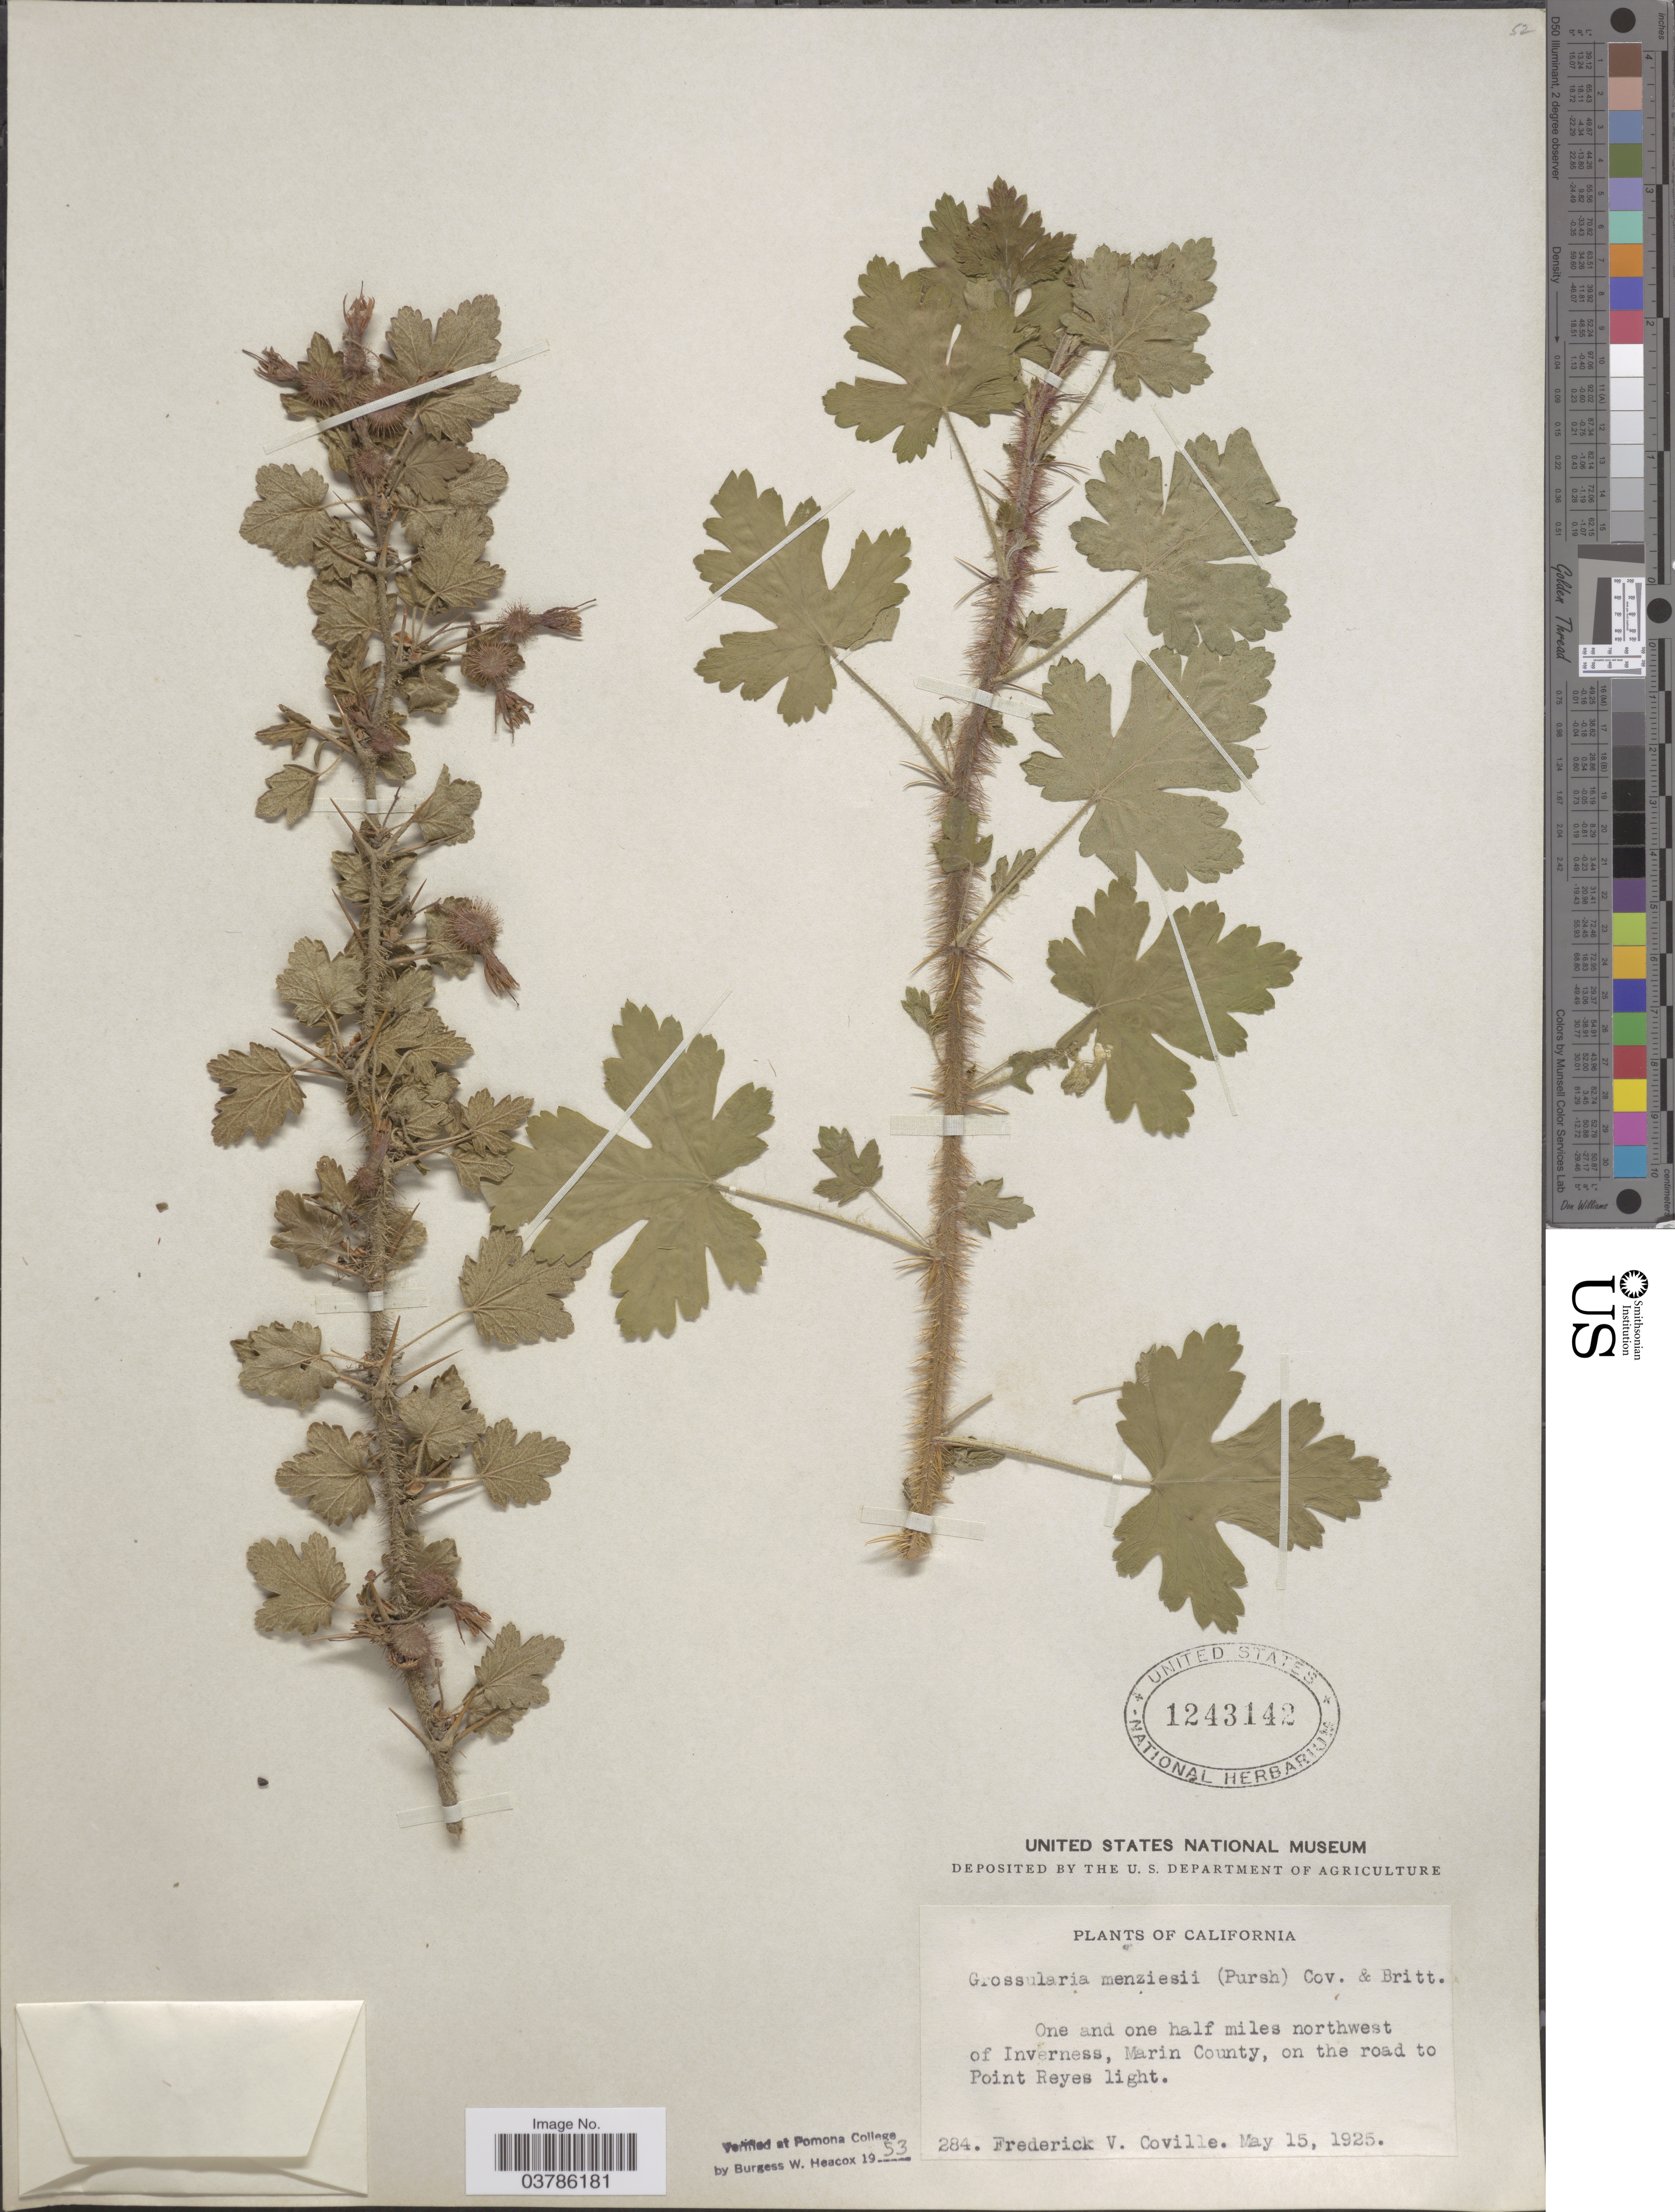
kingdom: Plantae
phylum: Tracheophyta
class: Magnoliopsida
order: Saxifragales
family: Grossulariaceae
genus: Ribes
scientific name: Ribes menziesii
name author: Pursh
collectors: F. V. Coville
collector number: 284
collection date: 1925-05-15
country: United States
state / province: California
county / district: Marin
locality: One and one half miles northwest of Inverness, Marin County, on the road to Point Reyes light.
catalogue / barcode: US 1243142